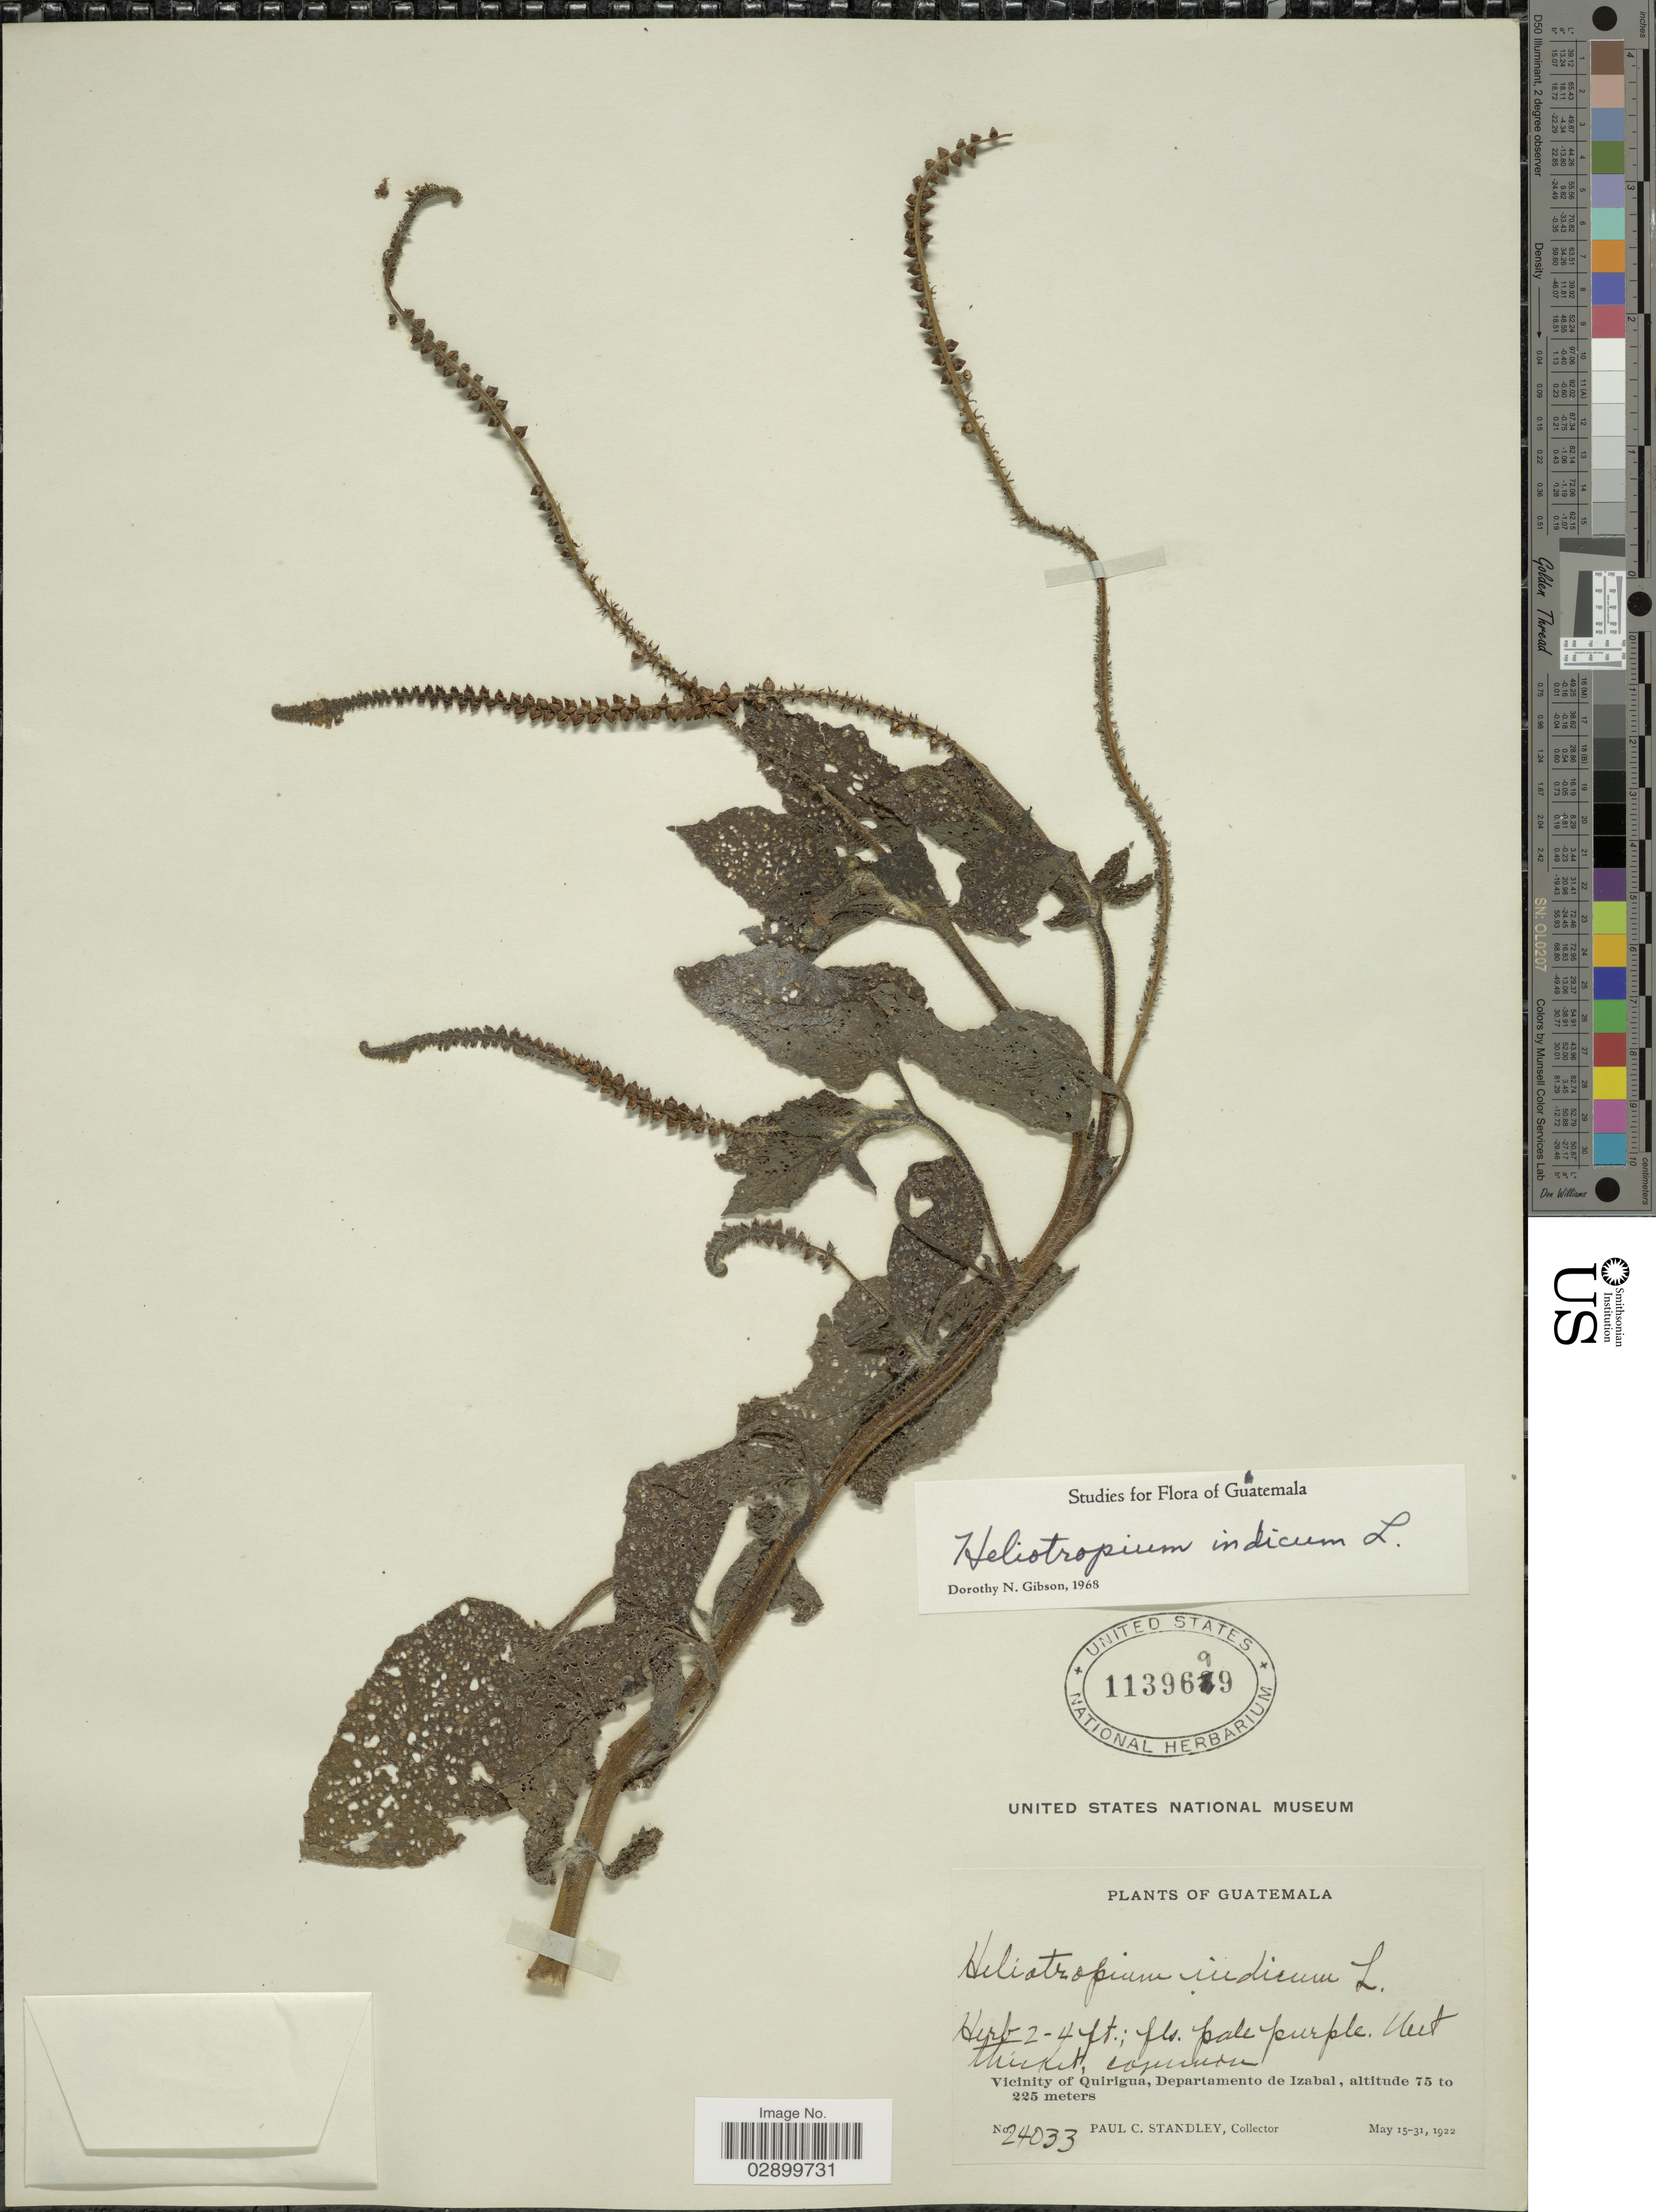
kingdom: Plantae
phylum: Tracheophyta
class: Magnoliopsida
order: Boraginales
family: Heliotropiaceae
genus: Heliotropium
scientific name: Heliotropium indicum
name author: L.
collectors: P. C. Standley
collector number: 24033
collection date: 1922-05-15/1922-05-31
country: Guatemala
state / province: Izabal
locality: Vicinity of Quirigua, Departamento de Izabal.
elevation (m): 75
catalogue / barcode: US 1139699